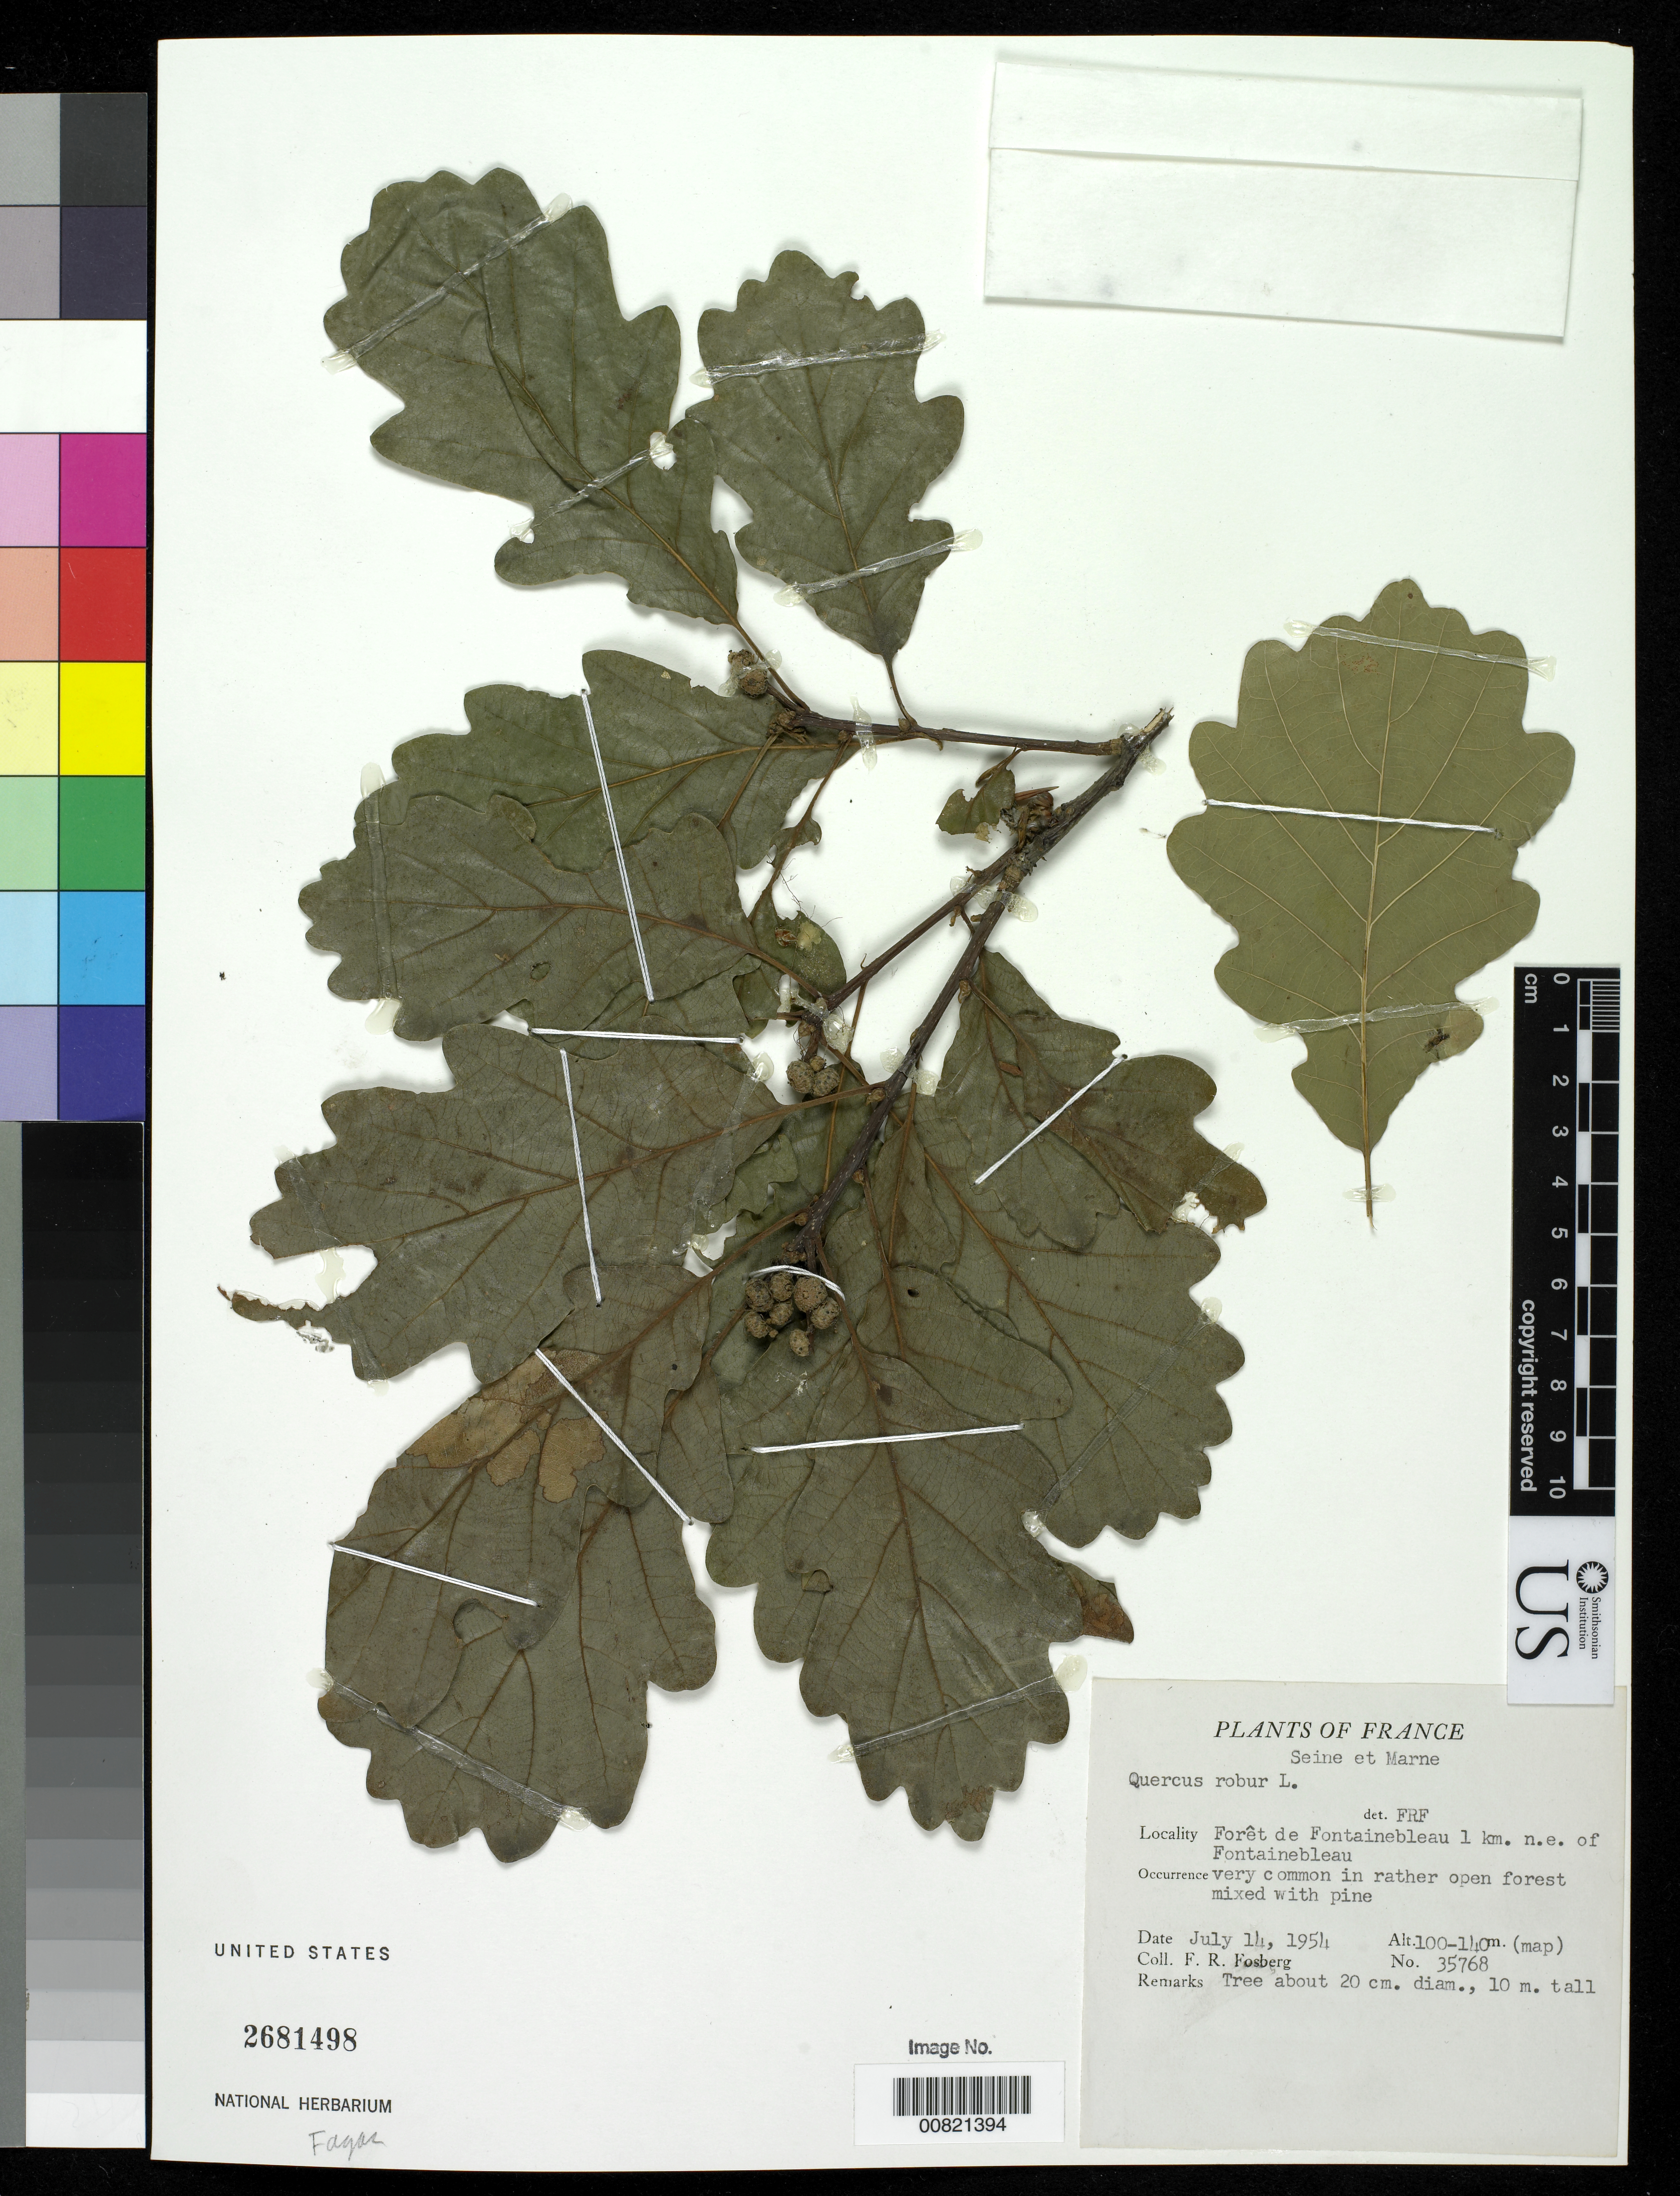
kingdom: Plantae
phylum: Tracheophyta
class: Magnoliopsida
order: Fagales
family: Fagaceae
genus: Quercus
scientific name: Quercus robur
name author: L.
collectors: F. R. Fosberg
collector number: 35768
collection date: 1954-07-14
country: France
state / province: Île-de-France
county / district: Seine-et-Marne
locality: Forest of Fontainebleau, 1 km NE of Fontainebleau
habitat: Very common in rather open forest mixed with pine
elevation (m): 100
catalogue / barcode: US 2681498